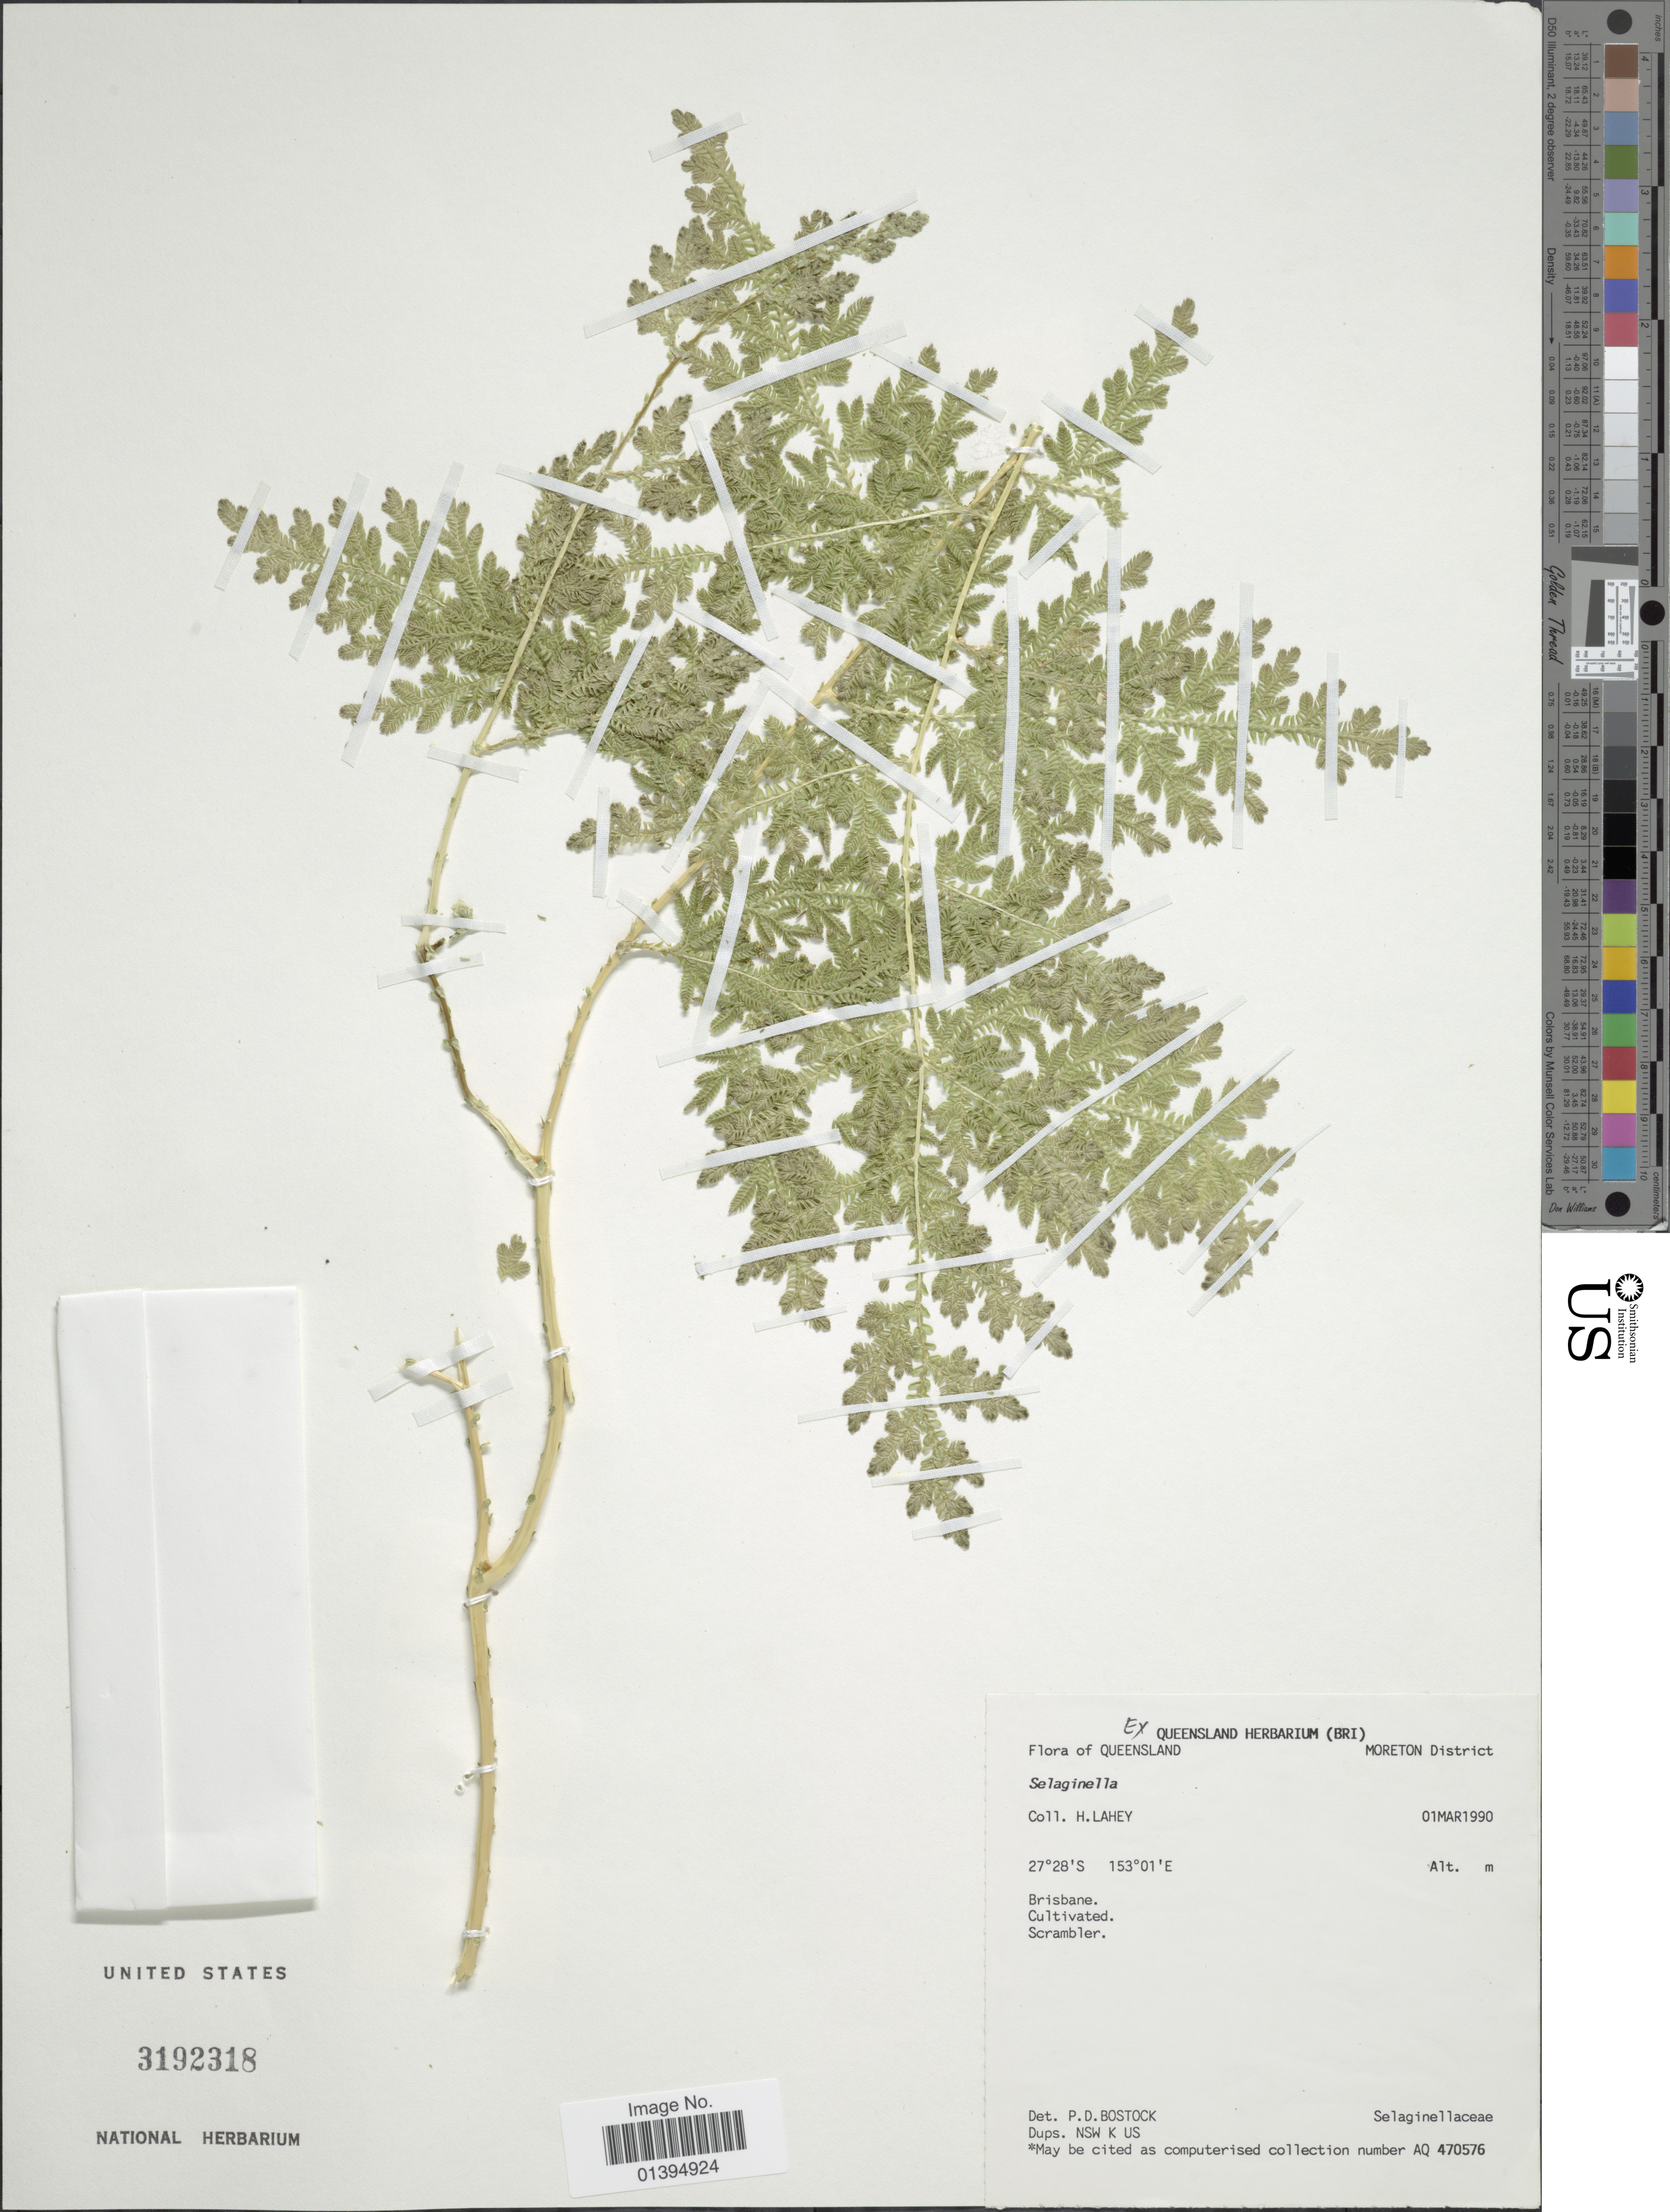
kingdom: Plantae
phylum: Tracheophyta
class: Lycopodiopsida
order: Selaginellales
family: Selaginellaceae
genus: Selaginella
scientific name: Selaginella sp.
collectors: H. Lahey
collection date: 1990-03-01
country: Australia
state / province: Queensland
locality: Moreton District, Brisbane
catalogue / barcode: US 3192318